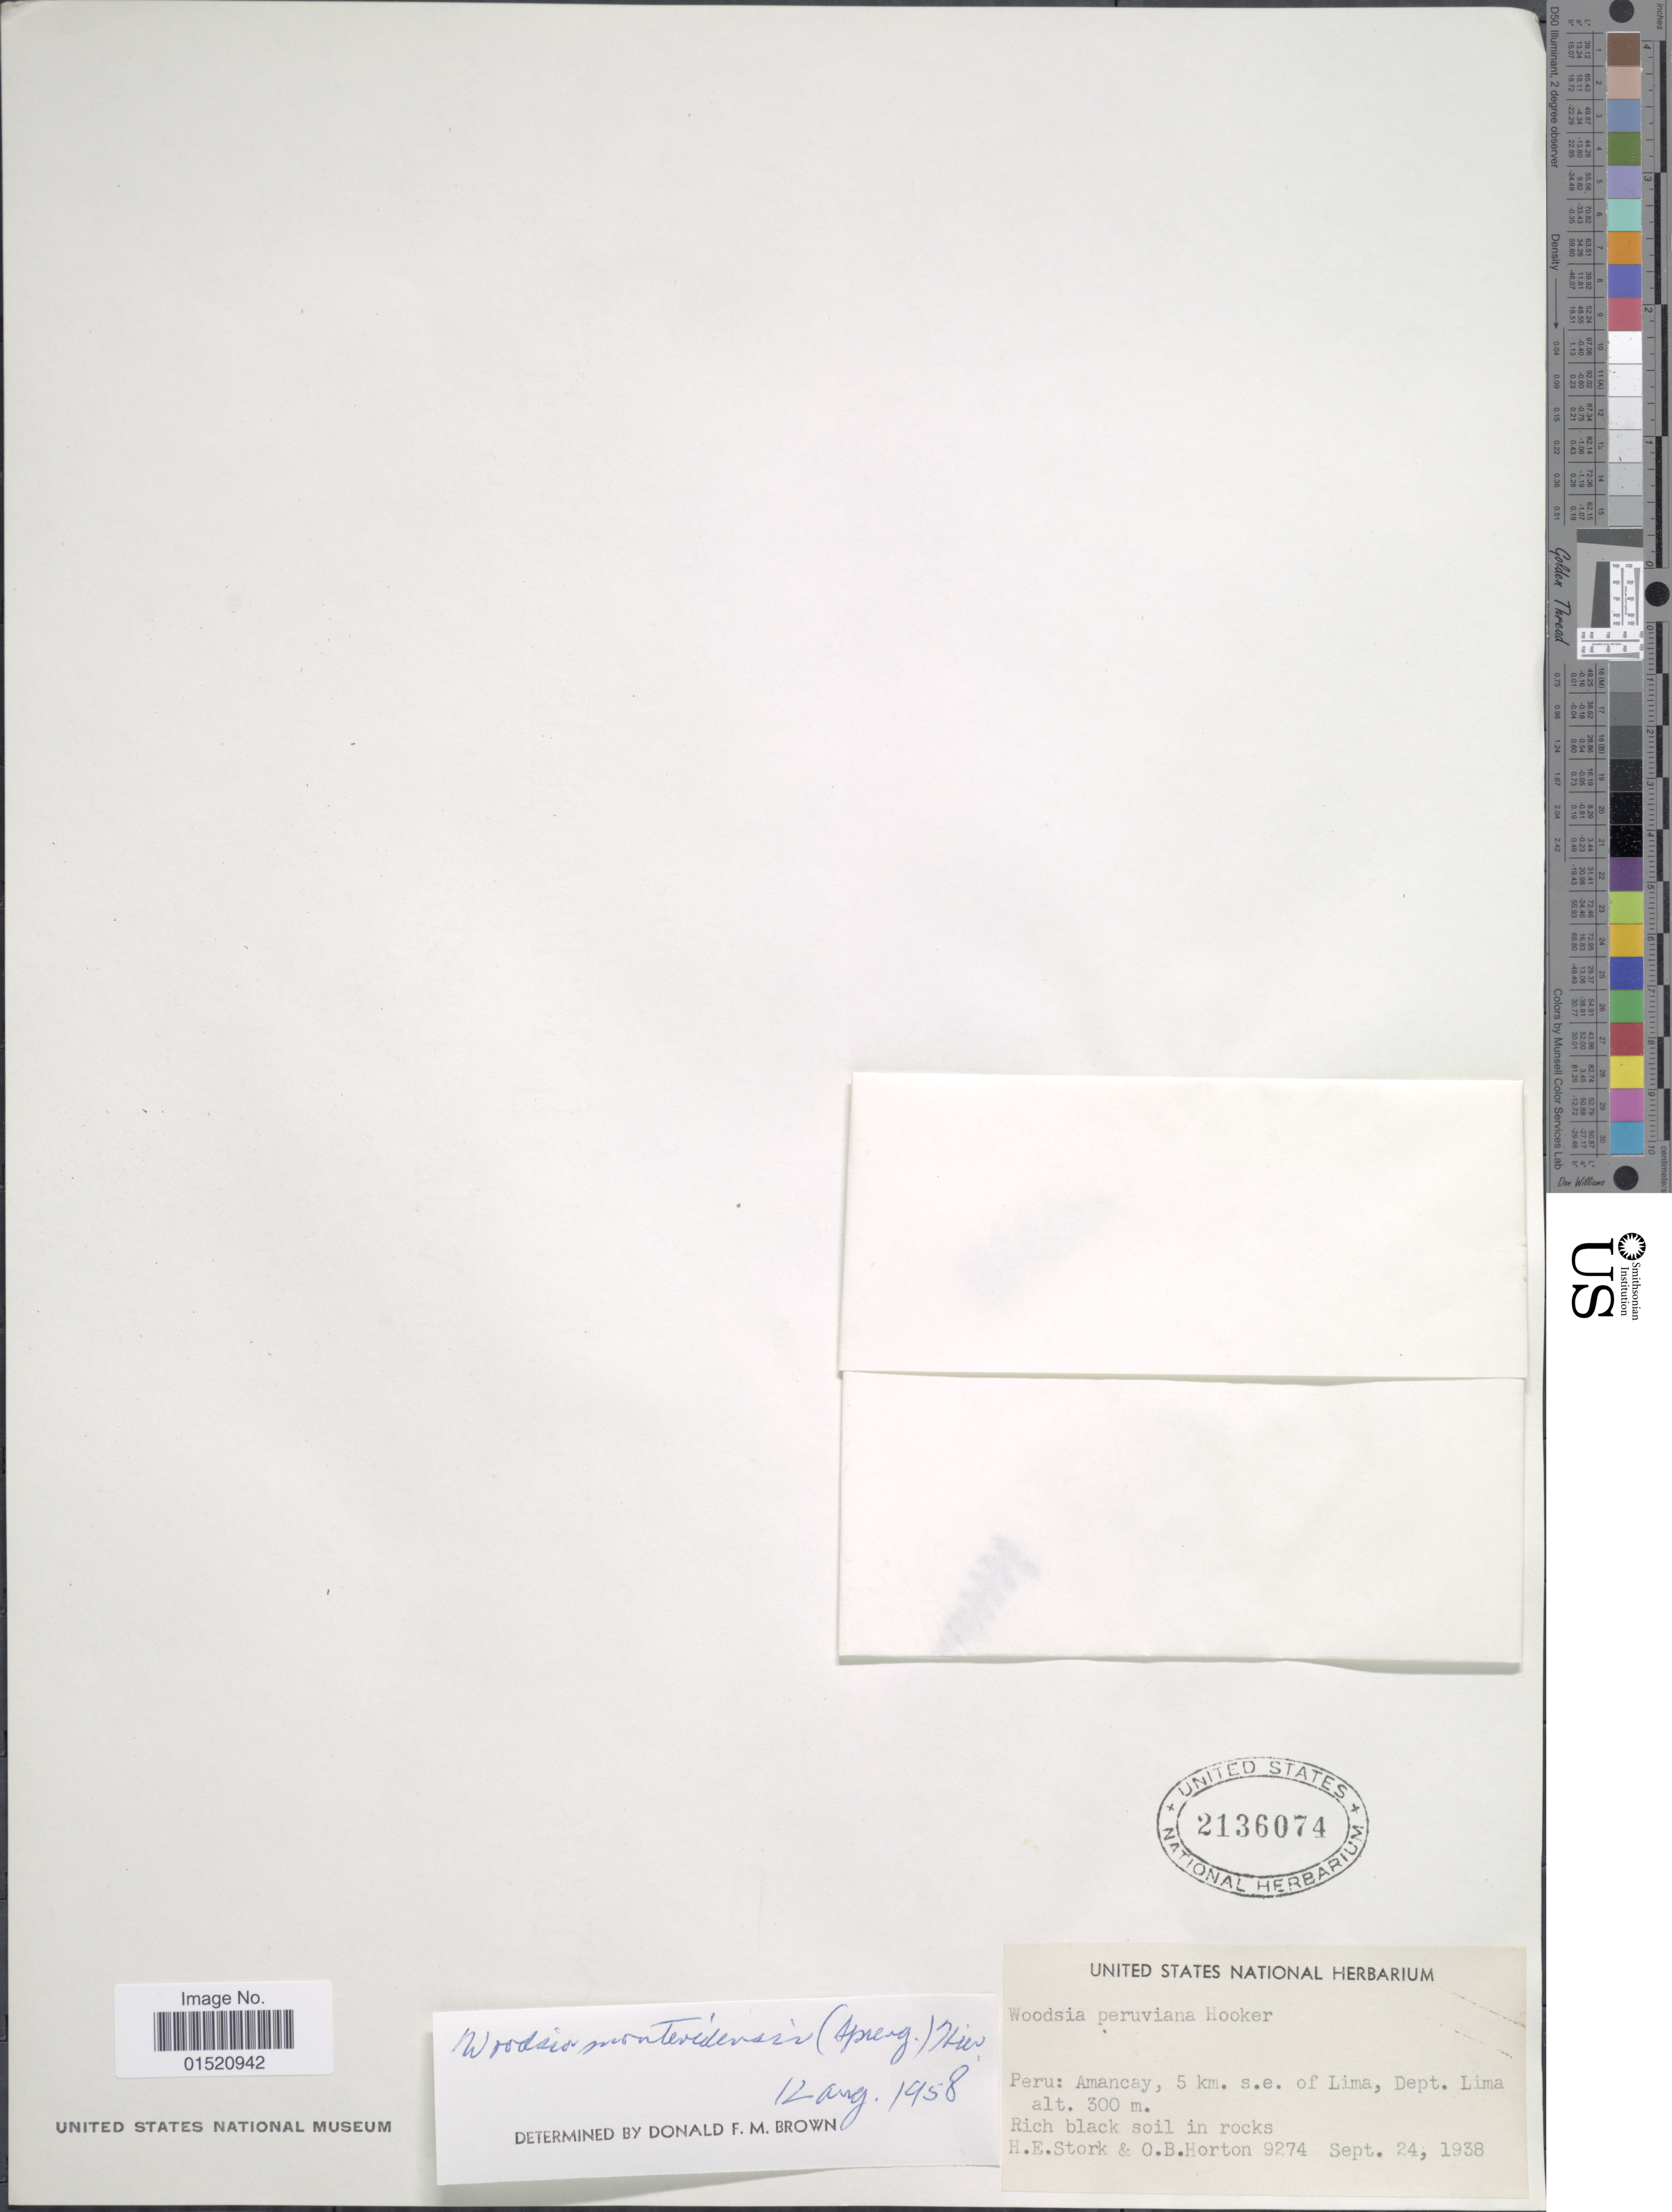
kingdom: Plantae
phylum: Tracheophyta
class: Polypodiopsida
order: Polypodiales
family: Woodsiaceae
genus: Woodsia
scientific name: Woodsia montevidensis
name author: (Spreng.) Hieron.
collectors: H. E. Stork & O. B. Horton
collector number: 9274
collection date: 1938-09-24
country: Peru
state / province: Lima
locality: Amancay, 5 km. s.e. of Lima, Dept. Lima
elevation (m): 300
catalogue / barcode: US 2136074